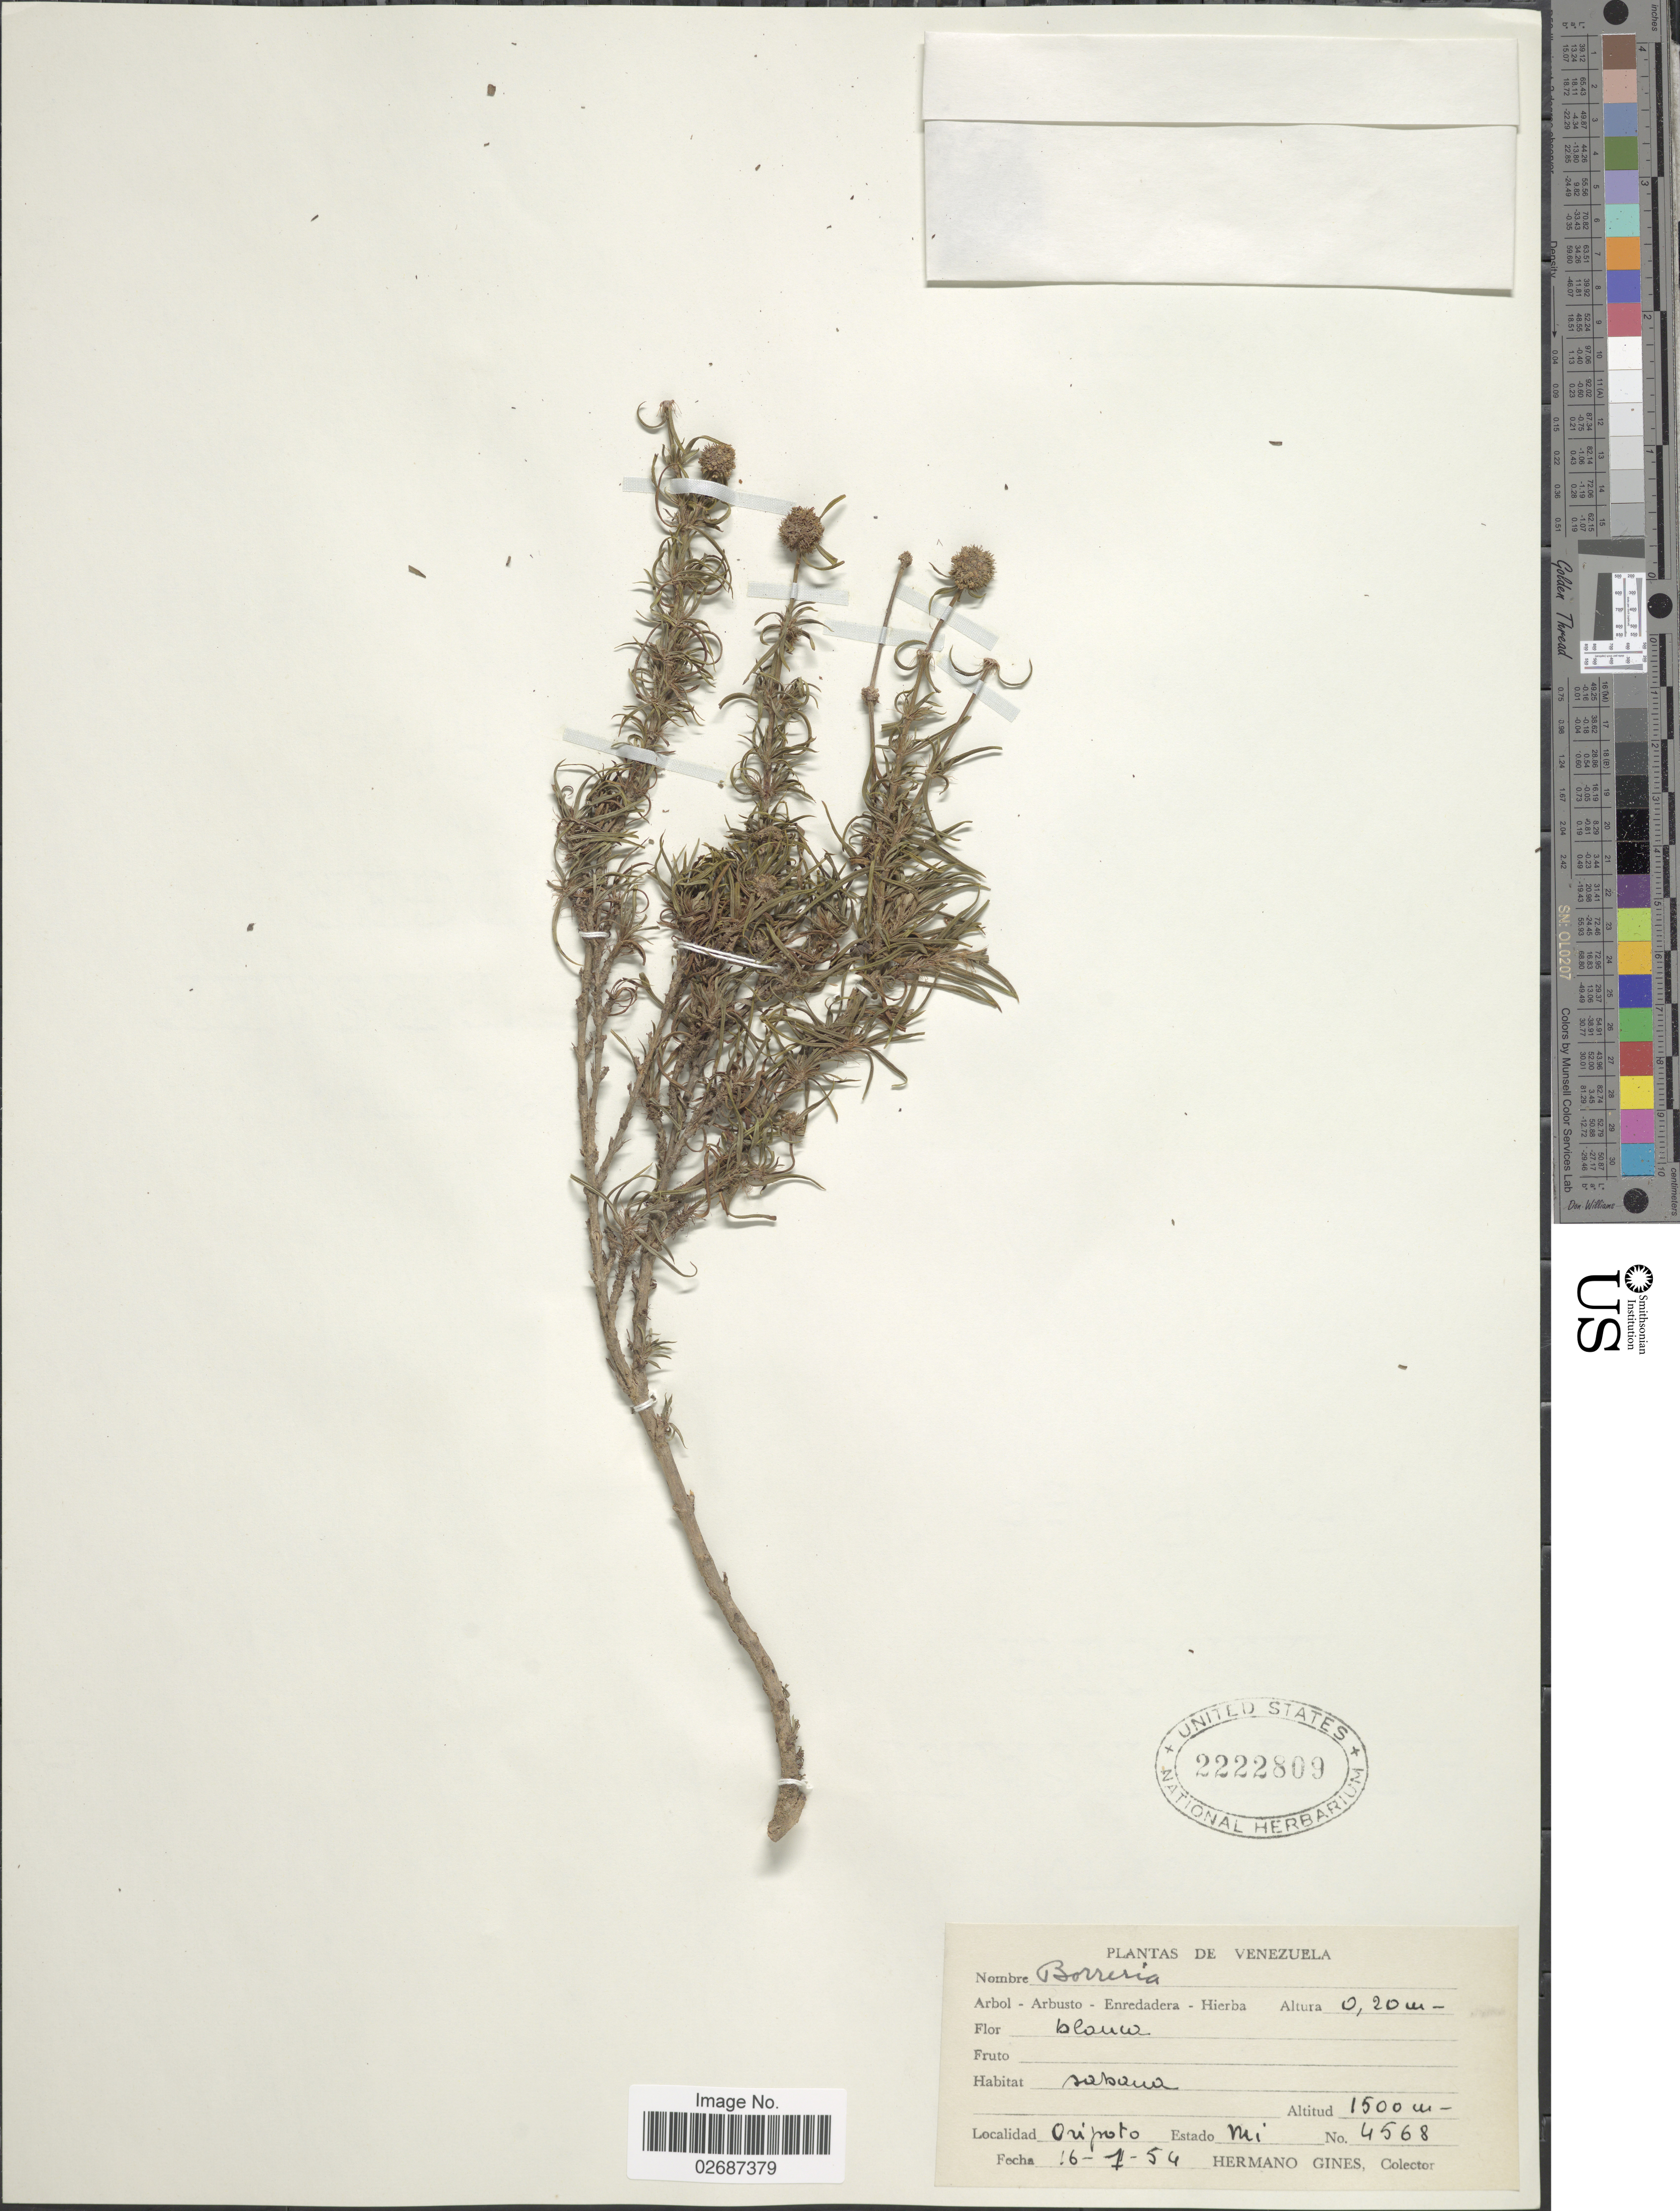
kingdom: Plantae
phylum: Tracheophyta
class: Magnoliopsida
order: Gentianales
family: Rubiaceae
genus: Borreria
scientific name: Borreria sp.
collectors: Bro. Gines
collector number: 4568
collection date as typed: Transcribed d/m/y: 16/1/54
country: Venezuela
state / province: Miranda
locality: Oripoto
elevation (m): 1500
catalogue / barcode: US 2222809